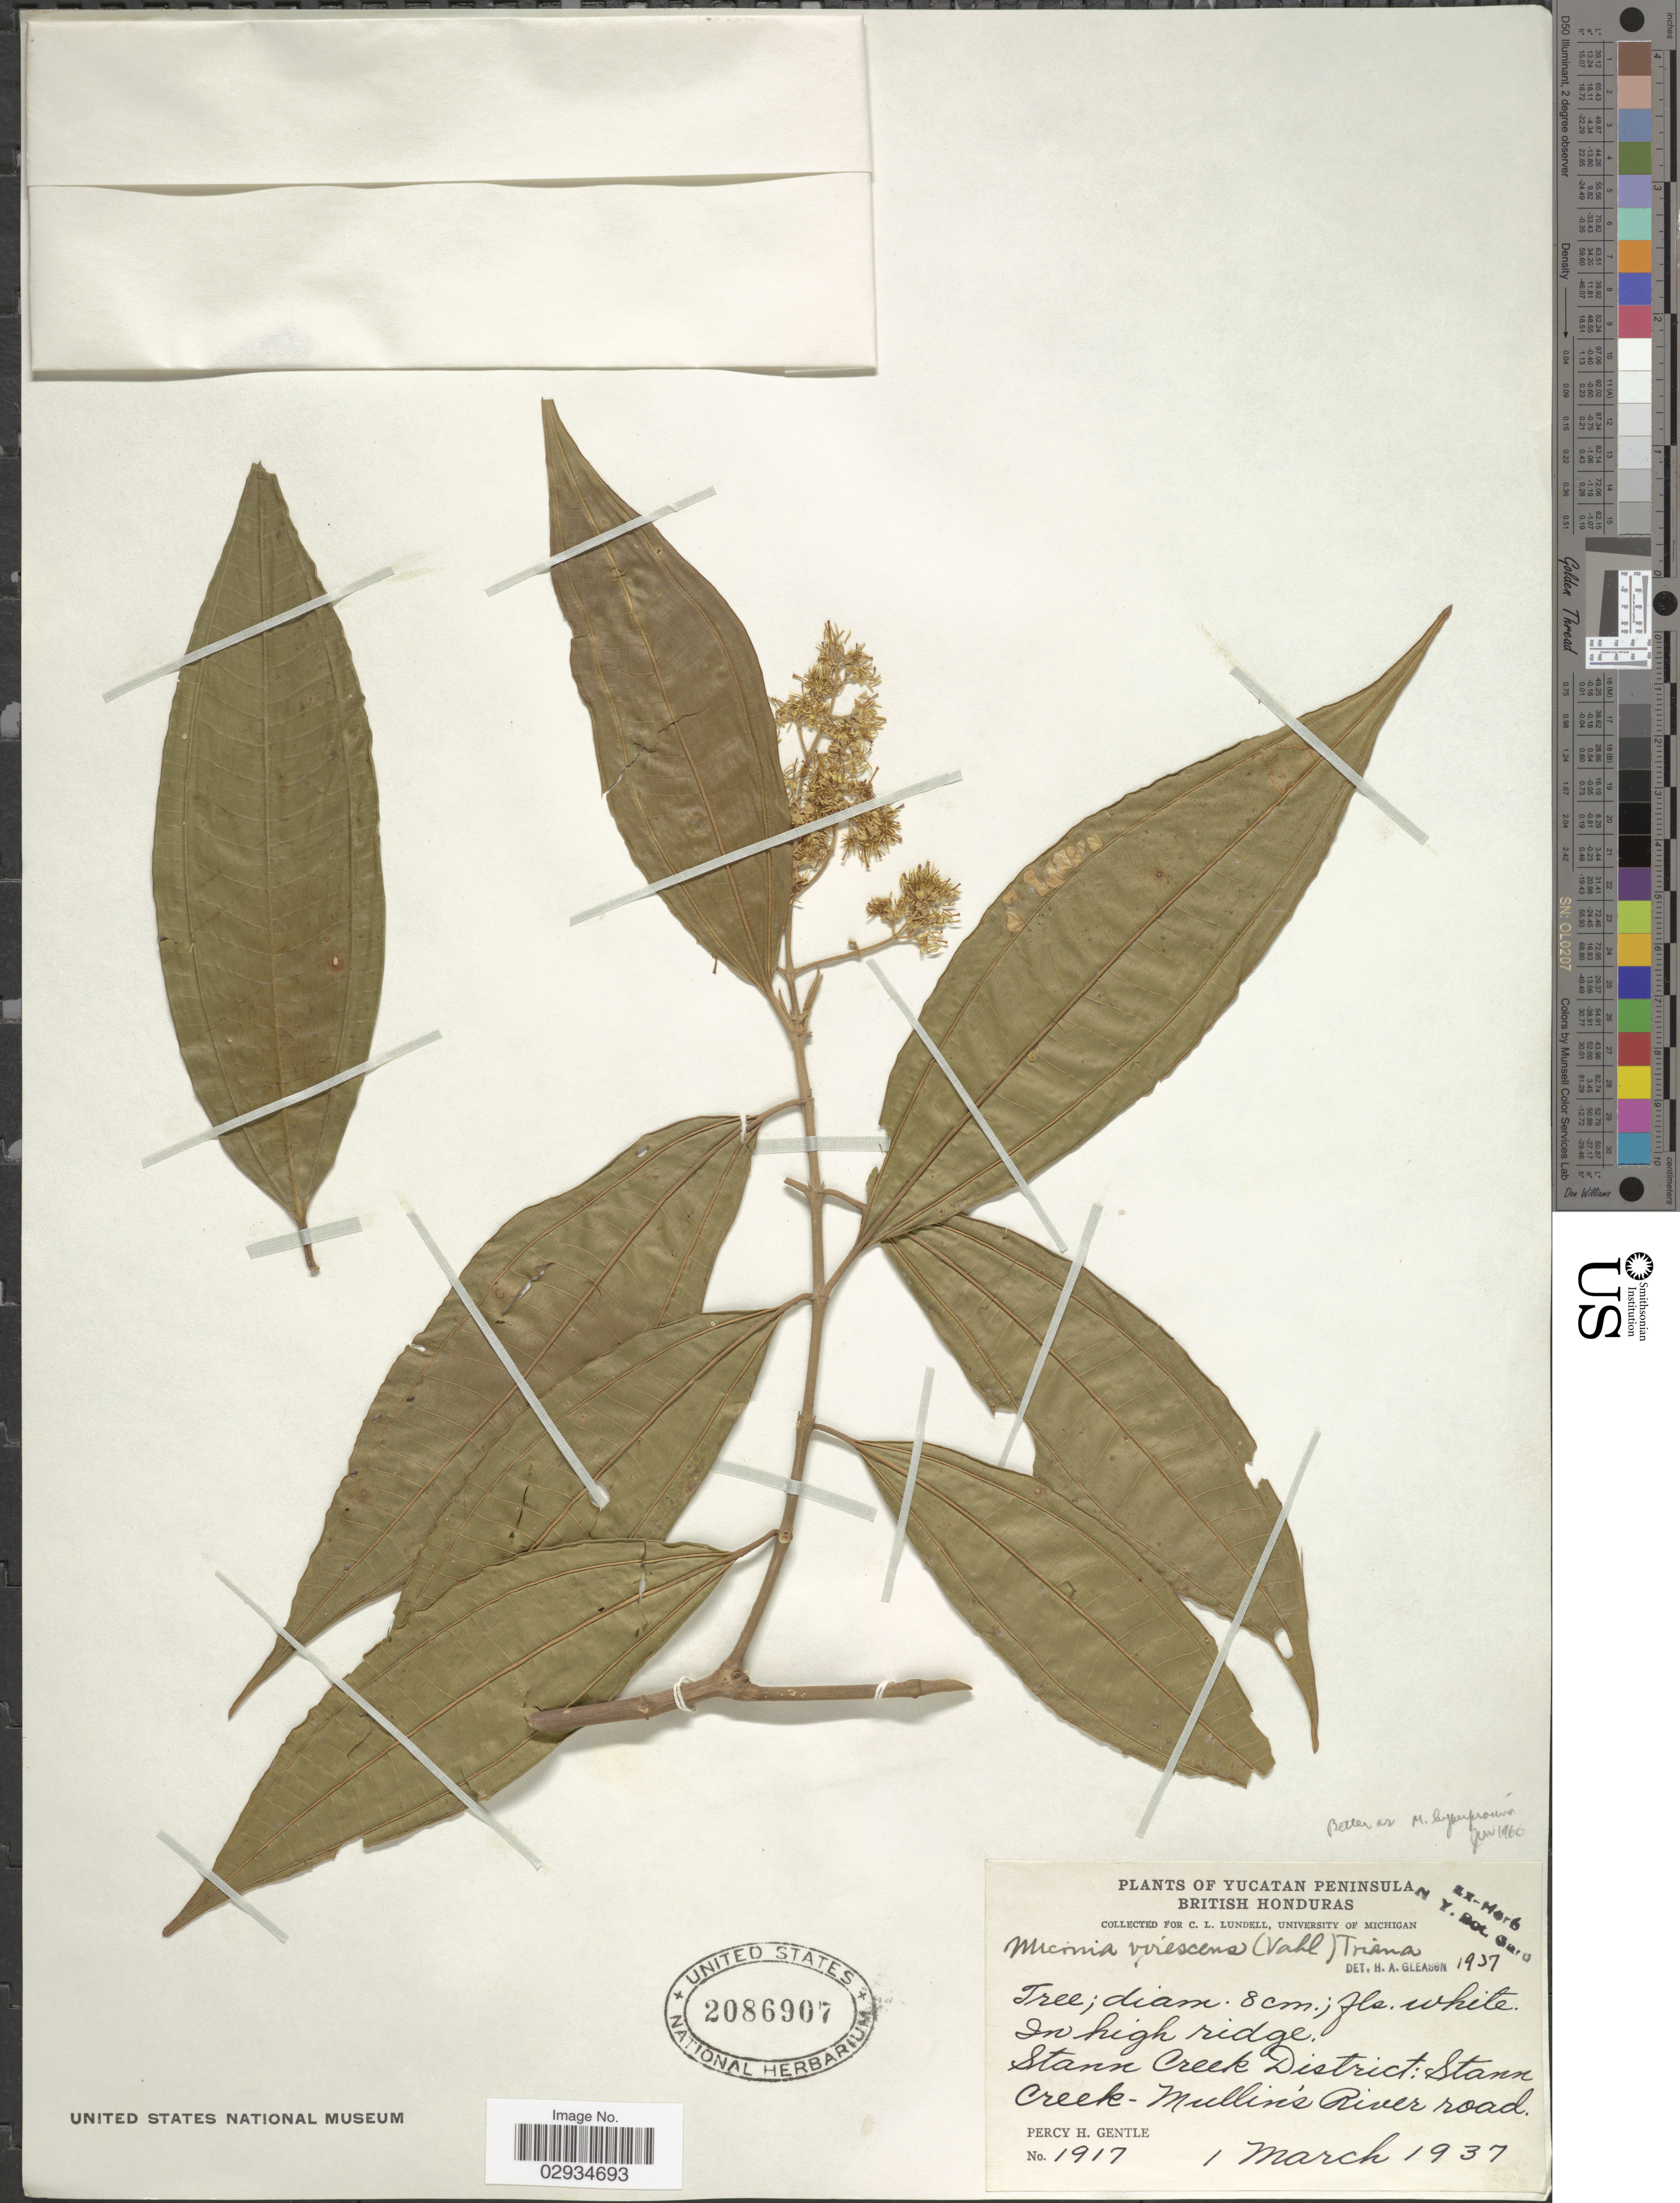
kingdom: Plantae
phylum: Tracheophyta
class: Magnoliopsida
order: Myrtales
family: Melastomataceae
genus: Miconia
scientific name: Miconia virescens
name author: (Vahl) Triana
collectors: P. H. Gentle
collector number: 1917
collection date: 1937-03-01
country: Belize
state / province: Stann Creek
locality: Yucutan Peninsula. British Honduras. Stann Creek District: Stann Creek - Mullin's River road.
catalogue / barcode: US 2086907